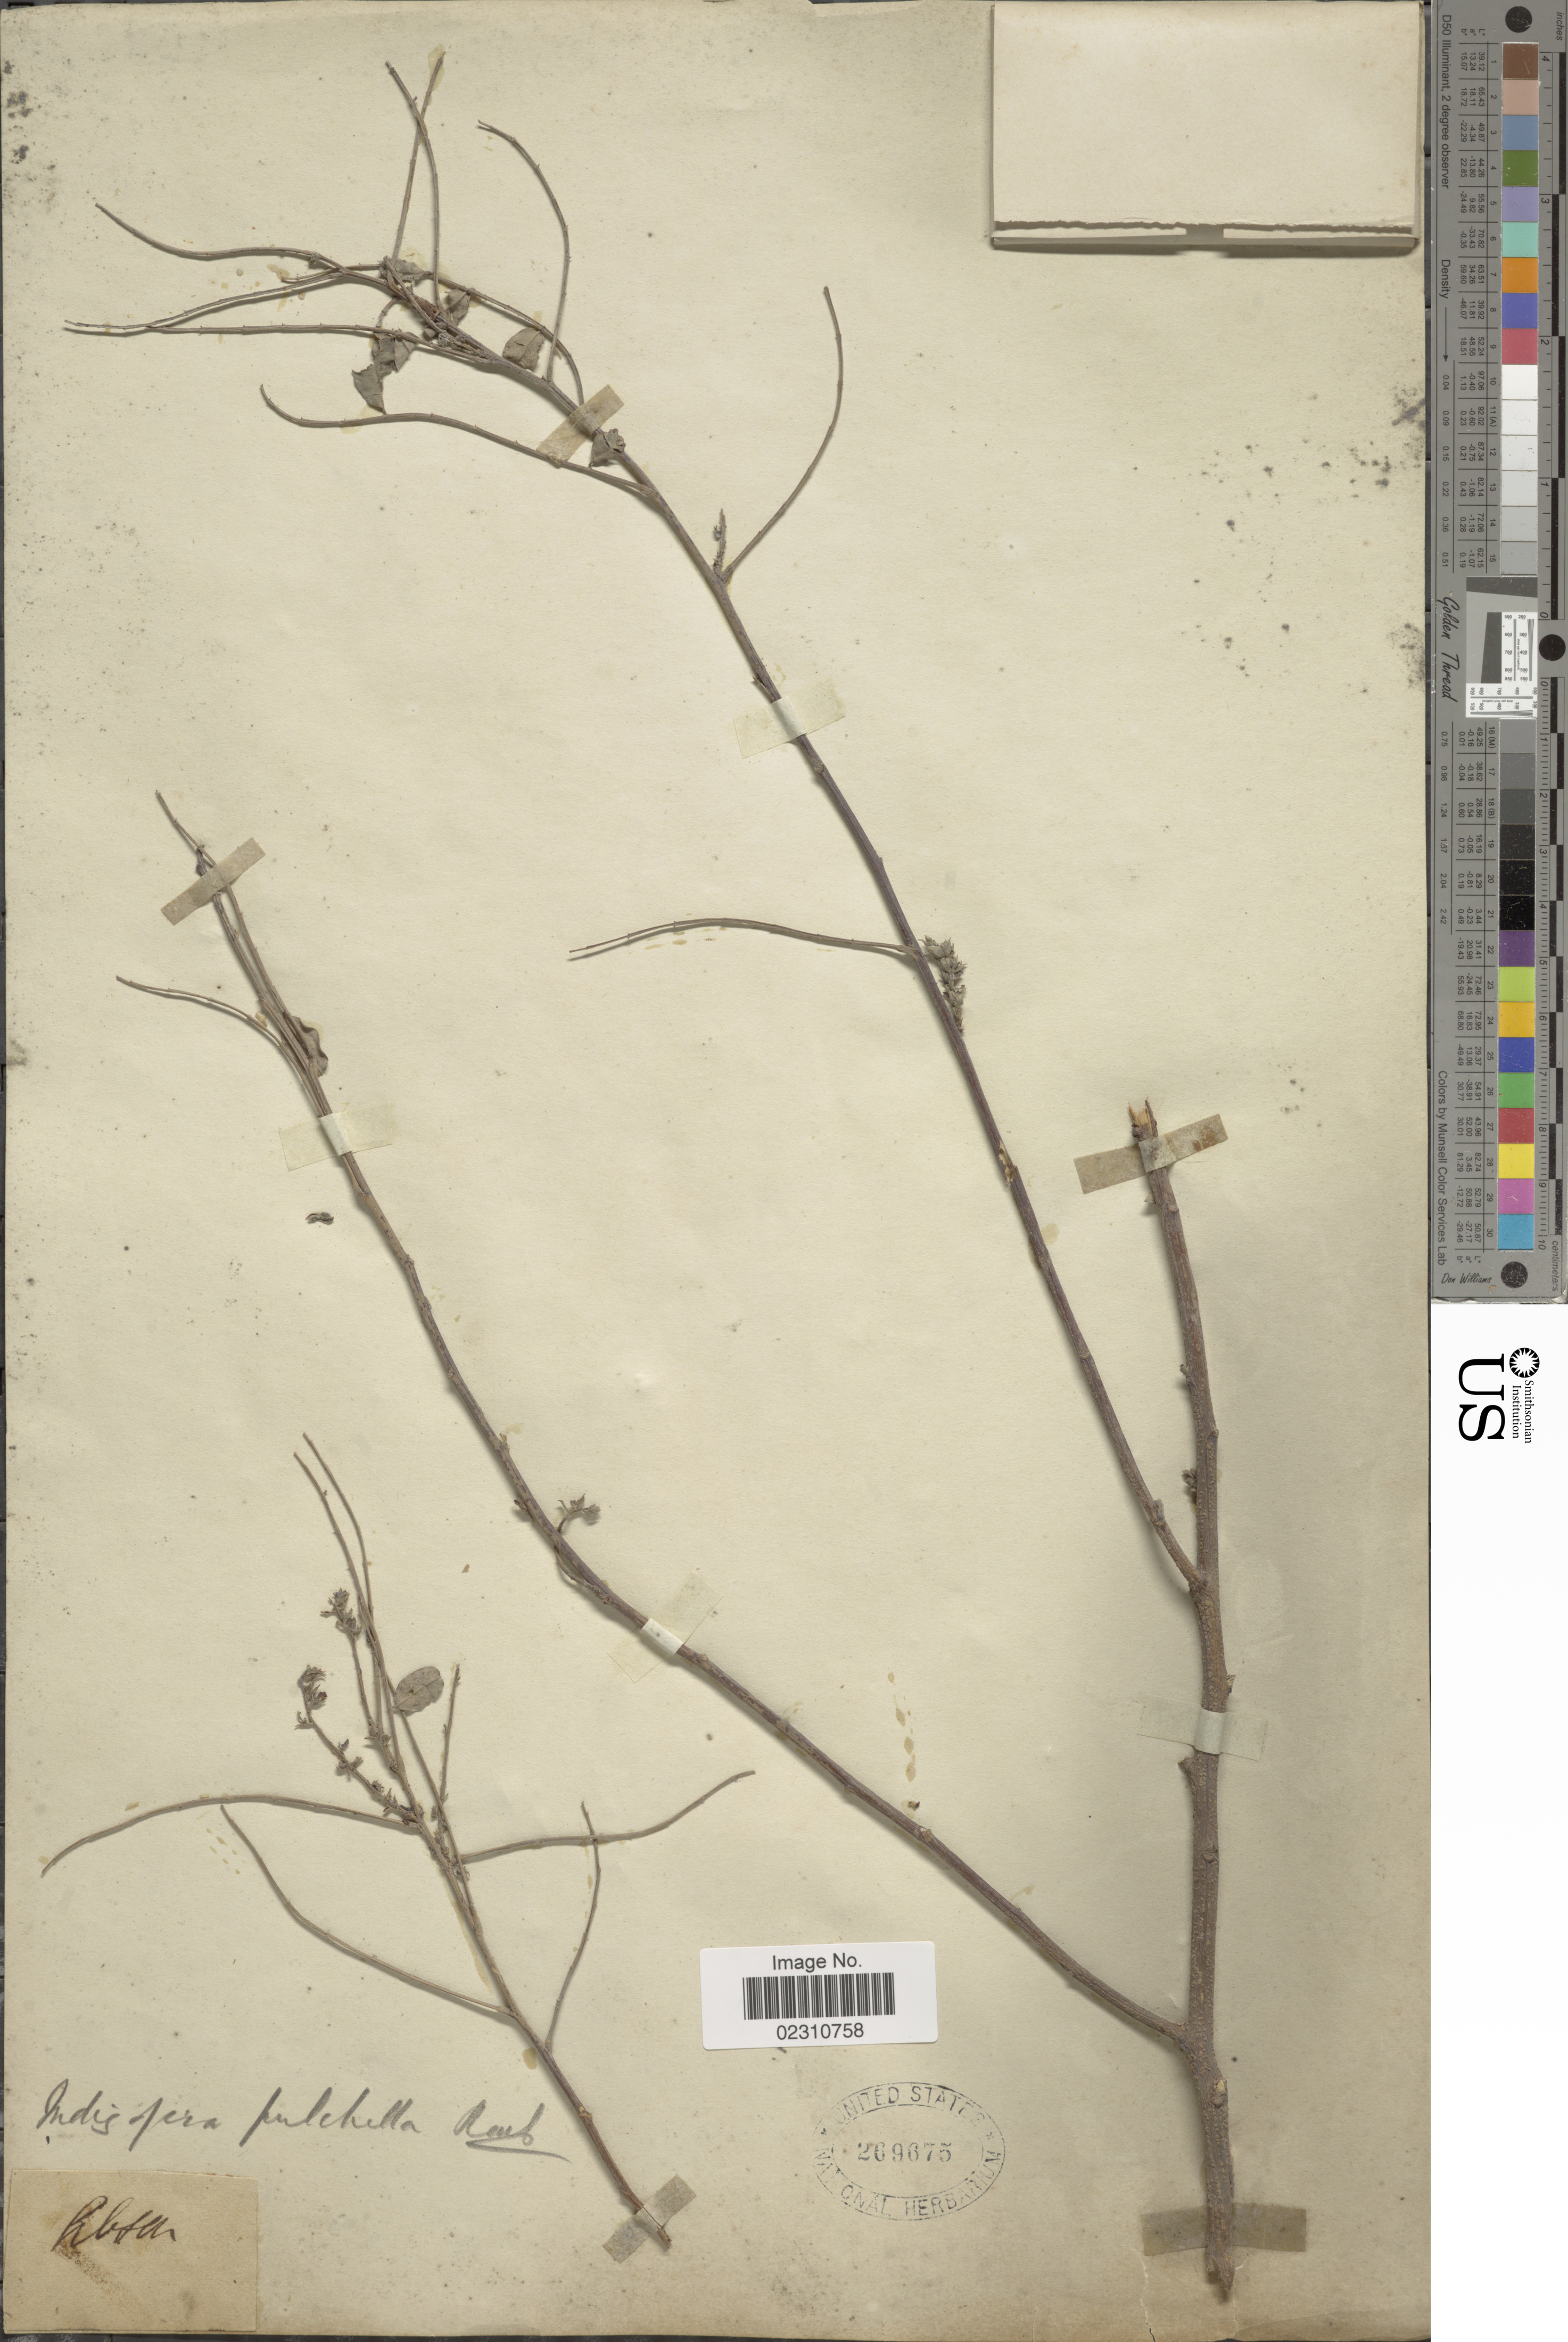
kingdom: Plantae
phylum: Tracheophyta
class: Magnoliopsida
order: Fabales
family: Fabaceae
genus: Indigofera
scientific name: Indigofera cassioides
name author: Röttler ex DC.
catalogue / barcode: US 269675